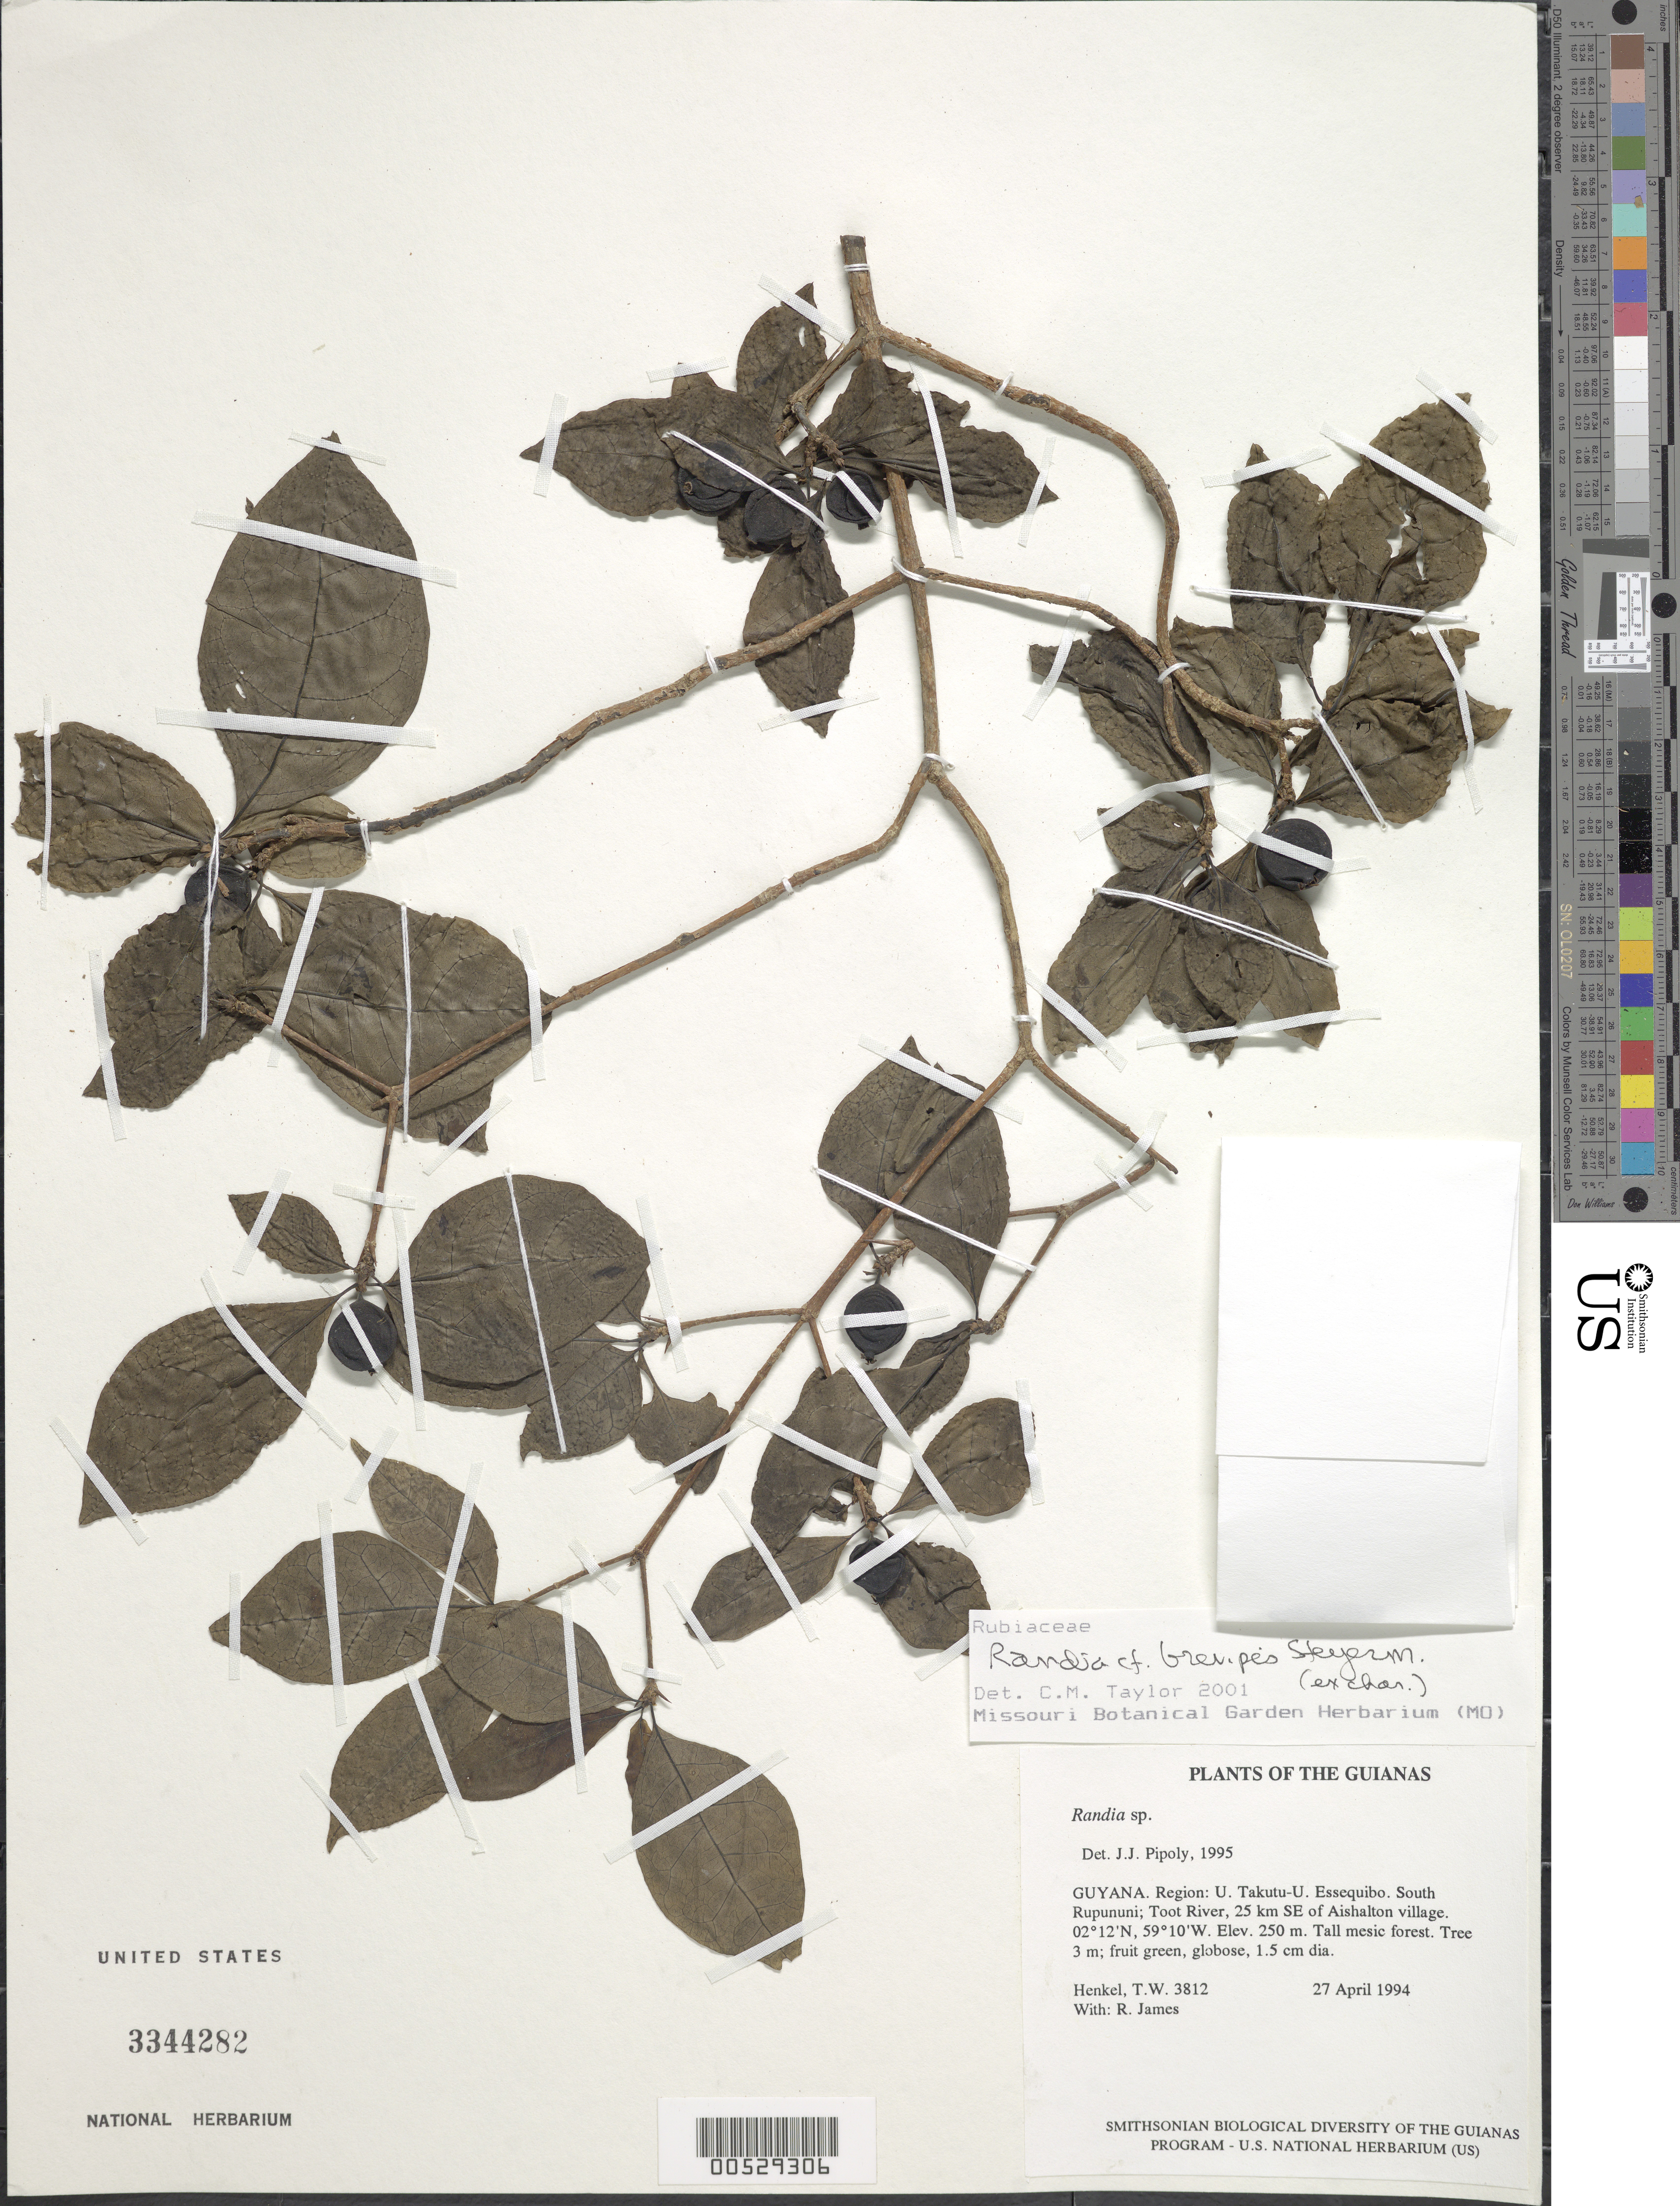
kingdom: Plantae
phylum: Tracheophyta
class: Magnoliopsida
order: Gentianales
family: Rubiaceae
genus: Randia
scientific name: Randia brevipes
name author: Steyerm.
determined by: Taylor, Charlotte M.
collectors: T. Henkel & R. James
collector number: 3812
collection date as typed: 27 April 1994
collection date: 1994-04-27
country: Guyana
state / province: U. Takutu-U. Essequibo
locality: South Rupununi; Toot River, 25 km SE of Aishalton village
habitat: Tall mesic forest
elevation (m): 250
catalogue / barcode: US 3344282